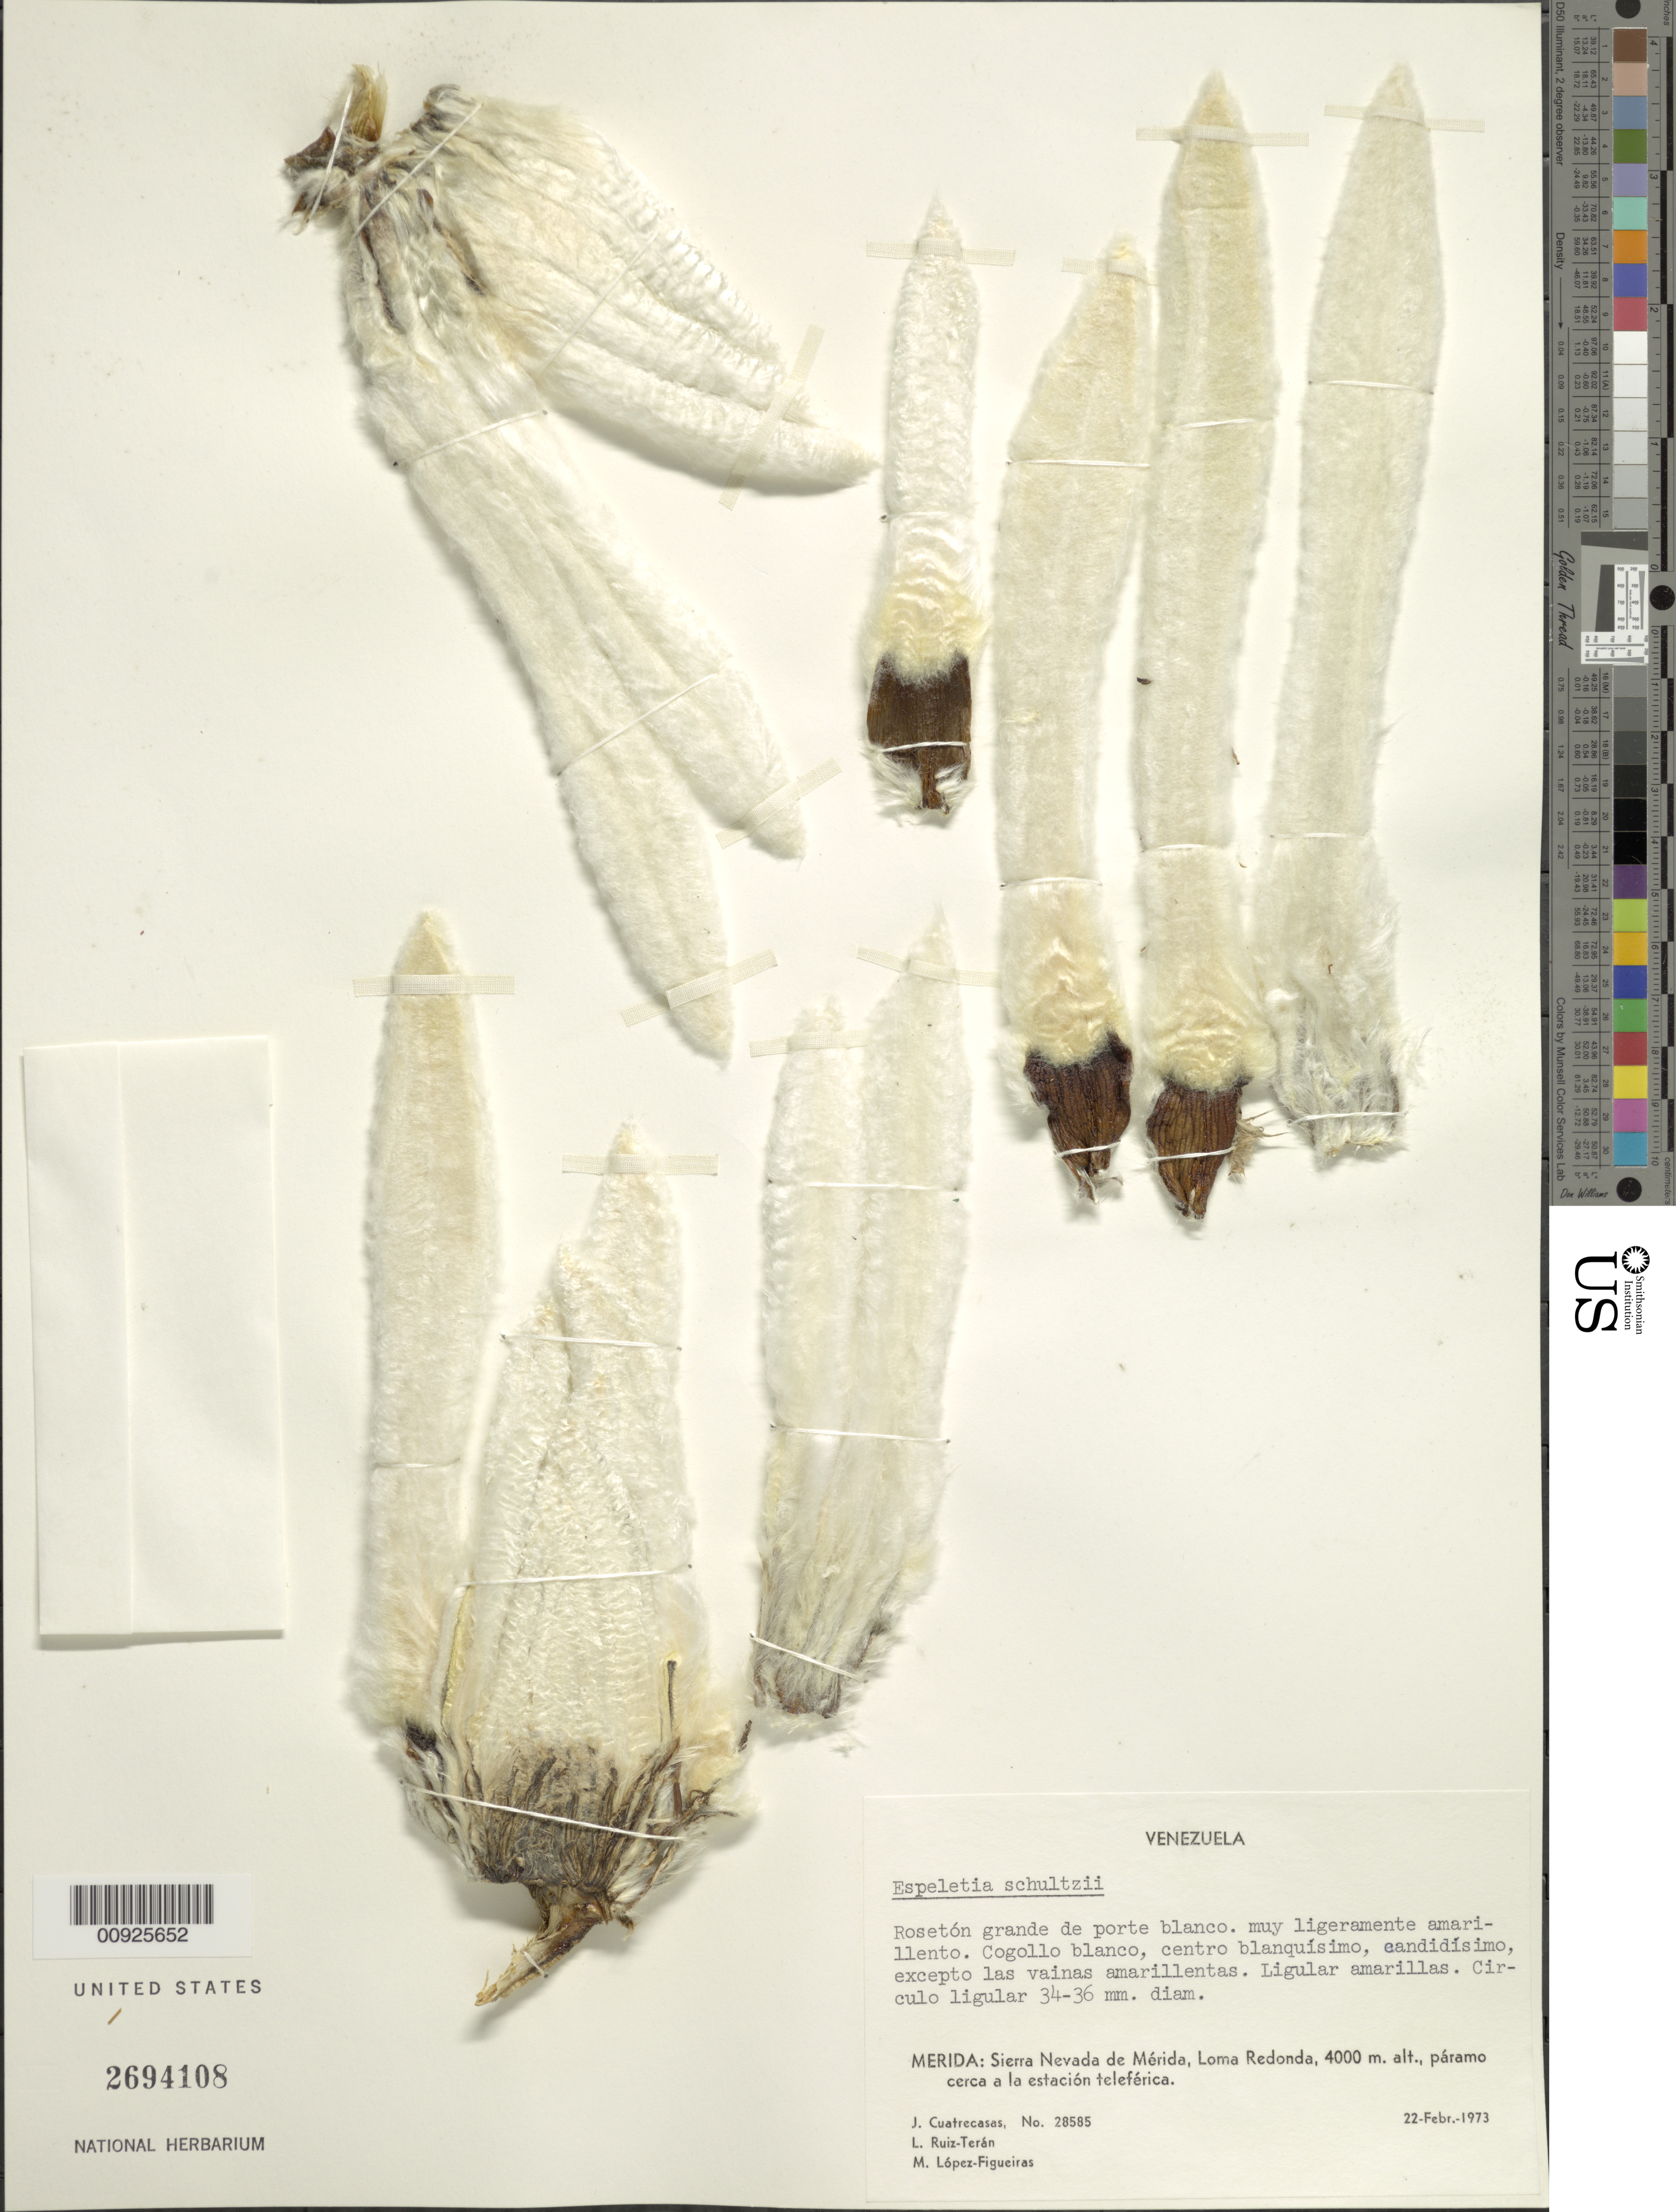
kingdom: Plantae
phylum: Tracheophyta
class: Magnoliopsida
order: Asterales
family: Asteraceae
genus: Espeletia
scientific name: Espeletia schultzii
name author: Wedd.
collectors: J. Cuatrecasas, L. E. Ruíz-Terán & M. López Figueiras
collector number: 28585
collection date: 1973-02-22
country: Venezuela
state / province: Mérida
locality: Sierra Nevada de Mérida, Loma Redonda, páramo cerca a la estación teleférica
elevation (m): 4000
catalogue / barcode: US 2694108